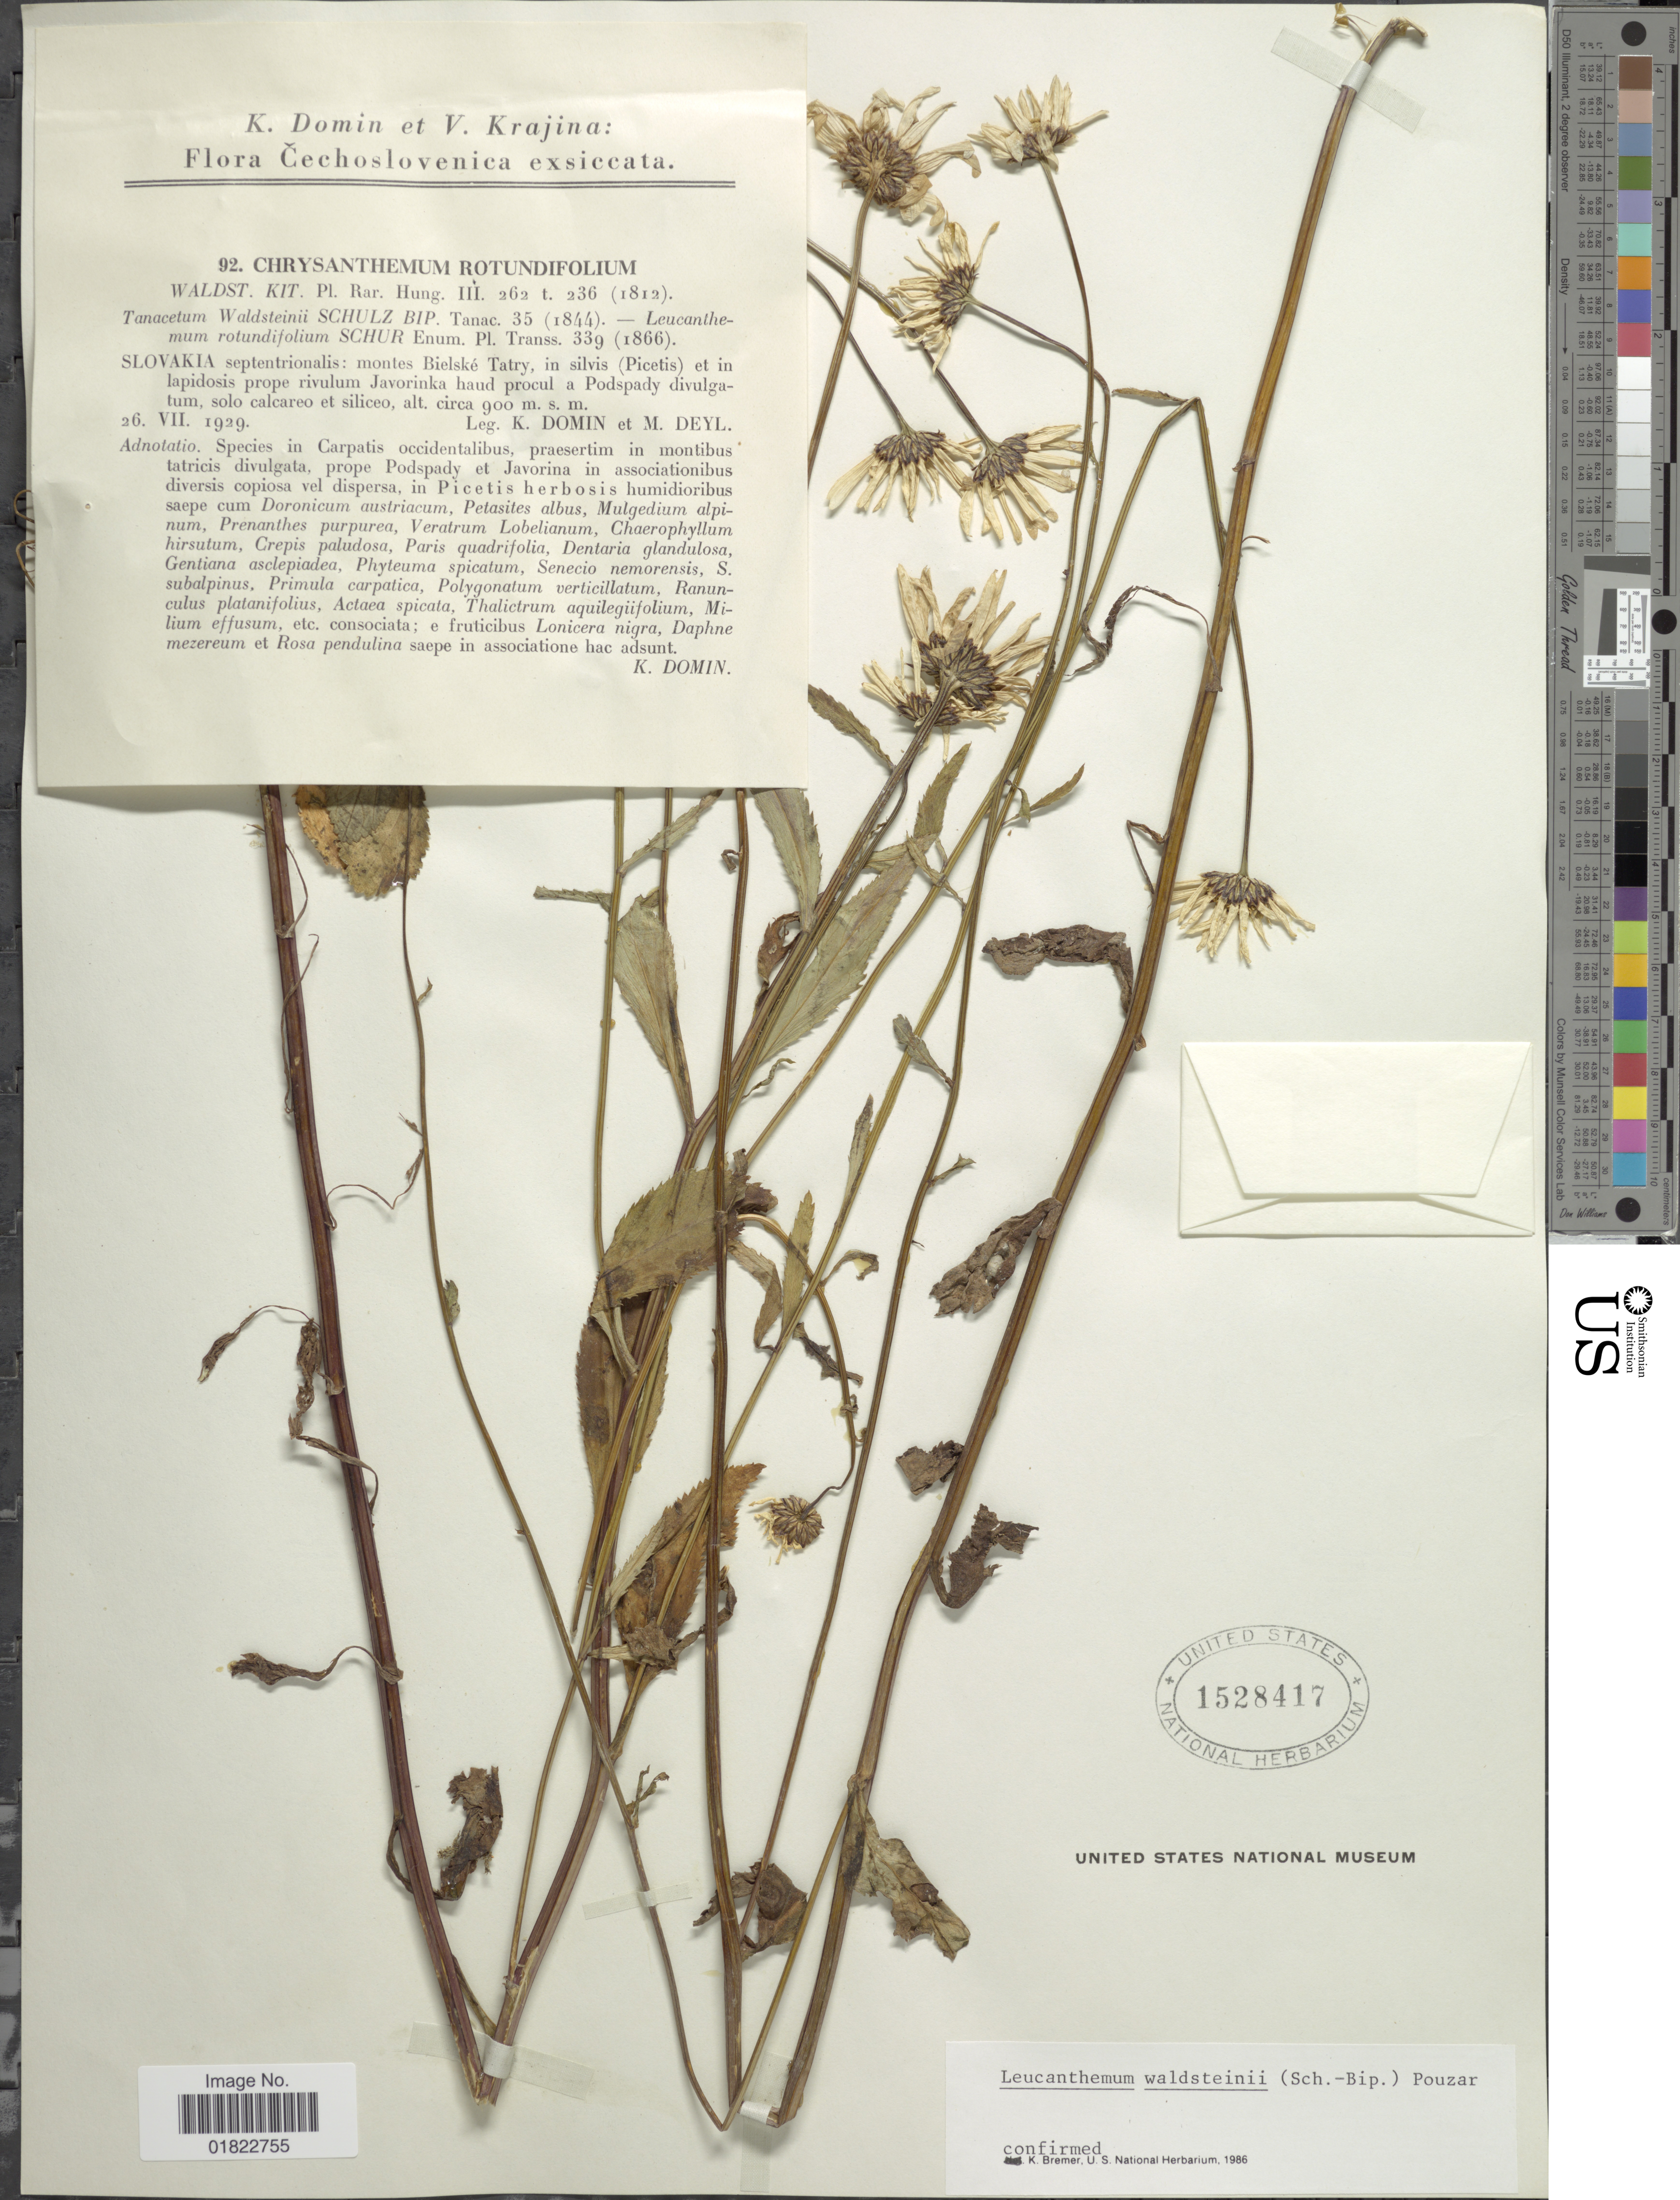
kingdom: Plantae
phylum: Tracheophyta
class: Magnoliopsida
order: Asterales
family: Asteraceae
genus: Leucanthemum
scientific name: Leucanthemum waldsteinii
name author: (Sch. Bip.) Pouzar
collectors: K. Domin & M. Deyl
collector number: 92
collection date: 1929-07-26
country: Slovakia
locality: Cechoslovenica. Slovakia septentrionalis: montes Bielske Tatry, in silvis (Picetis) et in lapidosis prope rivulum Javorinka haud procul a Podspady divulgatum, solo calcareo.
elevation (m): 900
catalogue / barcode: US 1528417